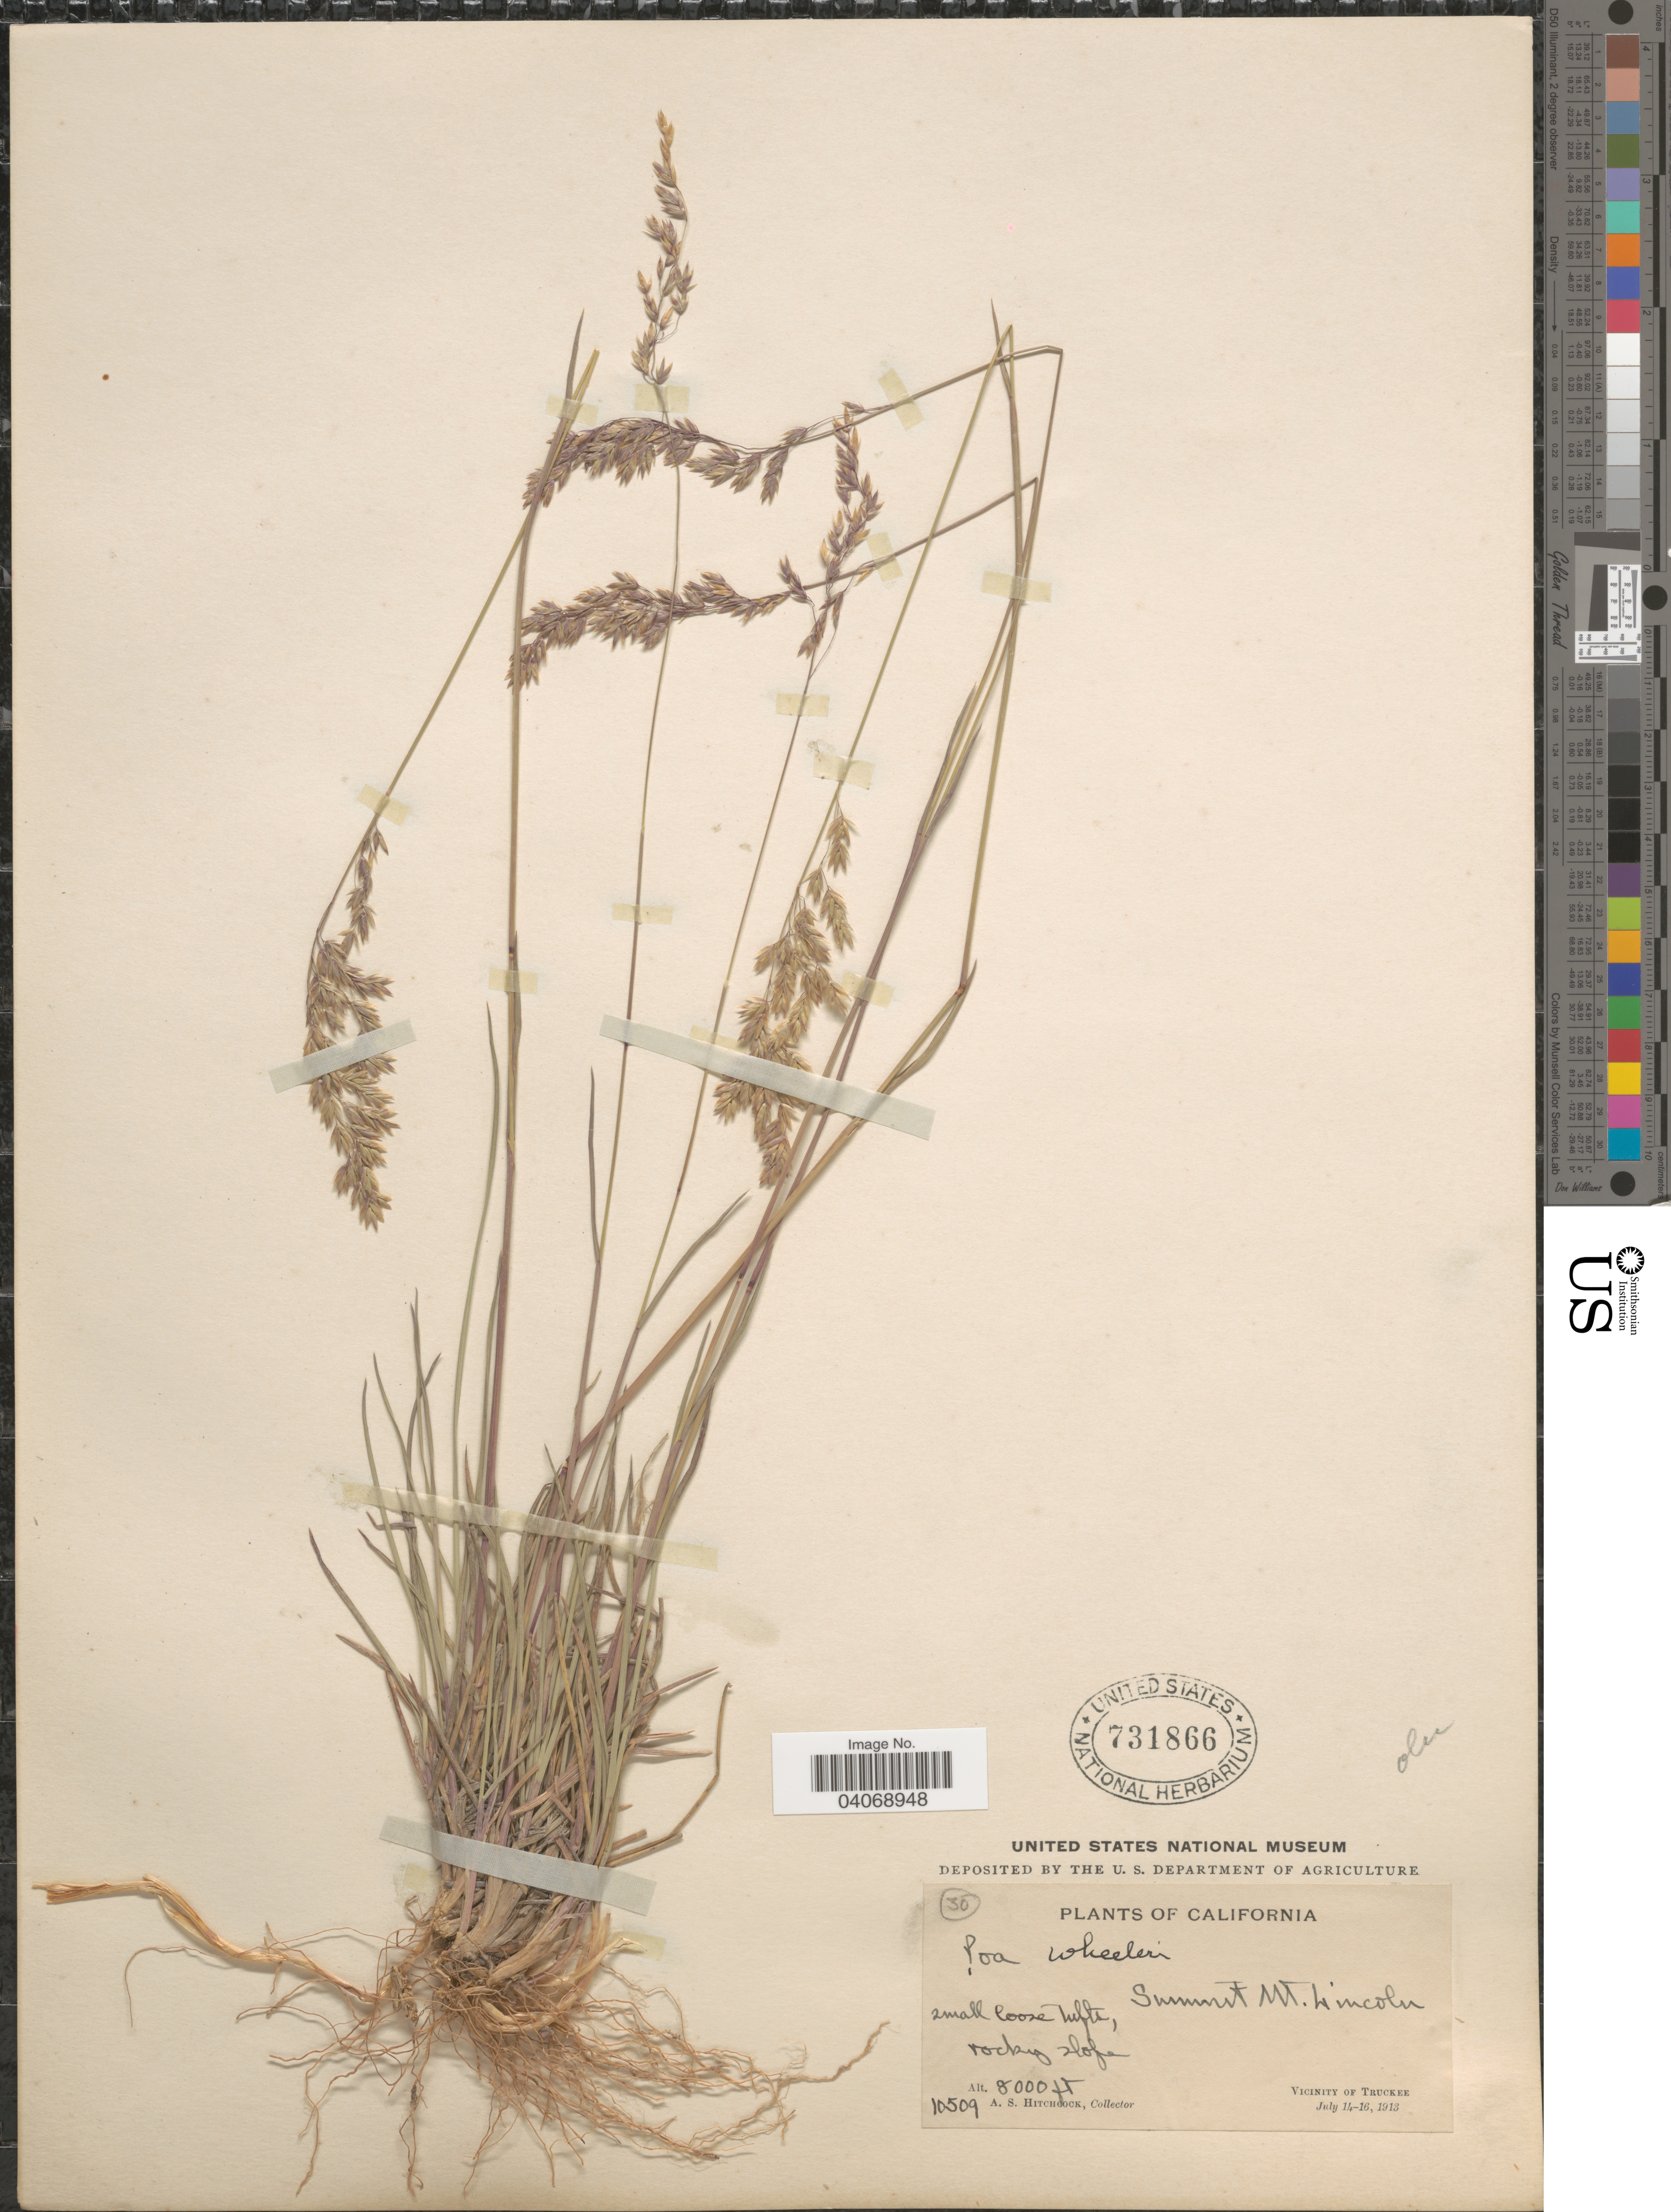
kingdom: Plantae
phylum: Tracheophyta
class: Liliopsida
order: Poales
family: Poaceae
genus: Poa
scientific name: Poa wheeleri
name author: Vasey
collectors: A. S. Hitchcock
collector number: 10509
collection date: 1913-07-14/1913-07-16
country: United States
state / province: California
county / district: Nevada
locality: Summit Mt. Lincoln. Rocky slope. Vicinity of Truckee.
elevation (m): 2438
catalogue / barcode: US 731866